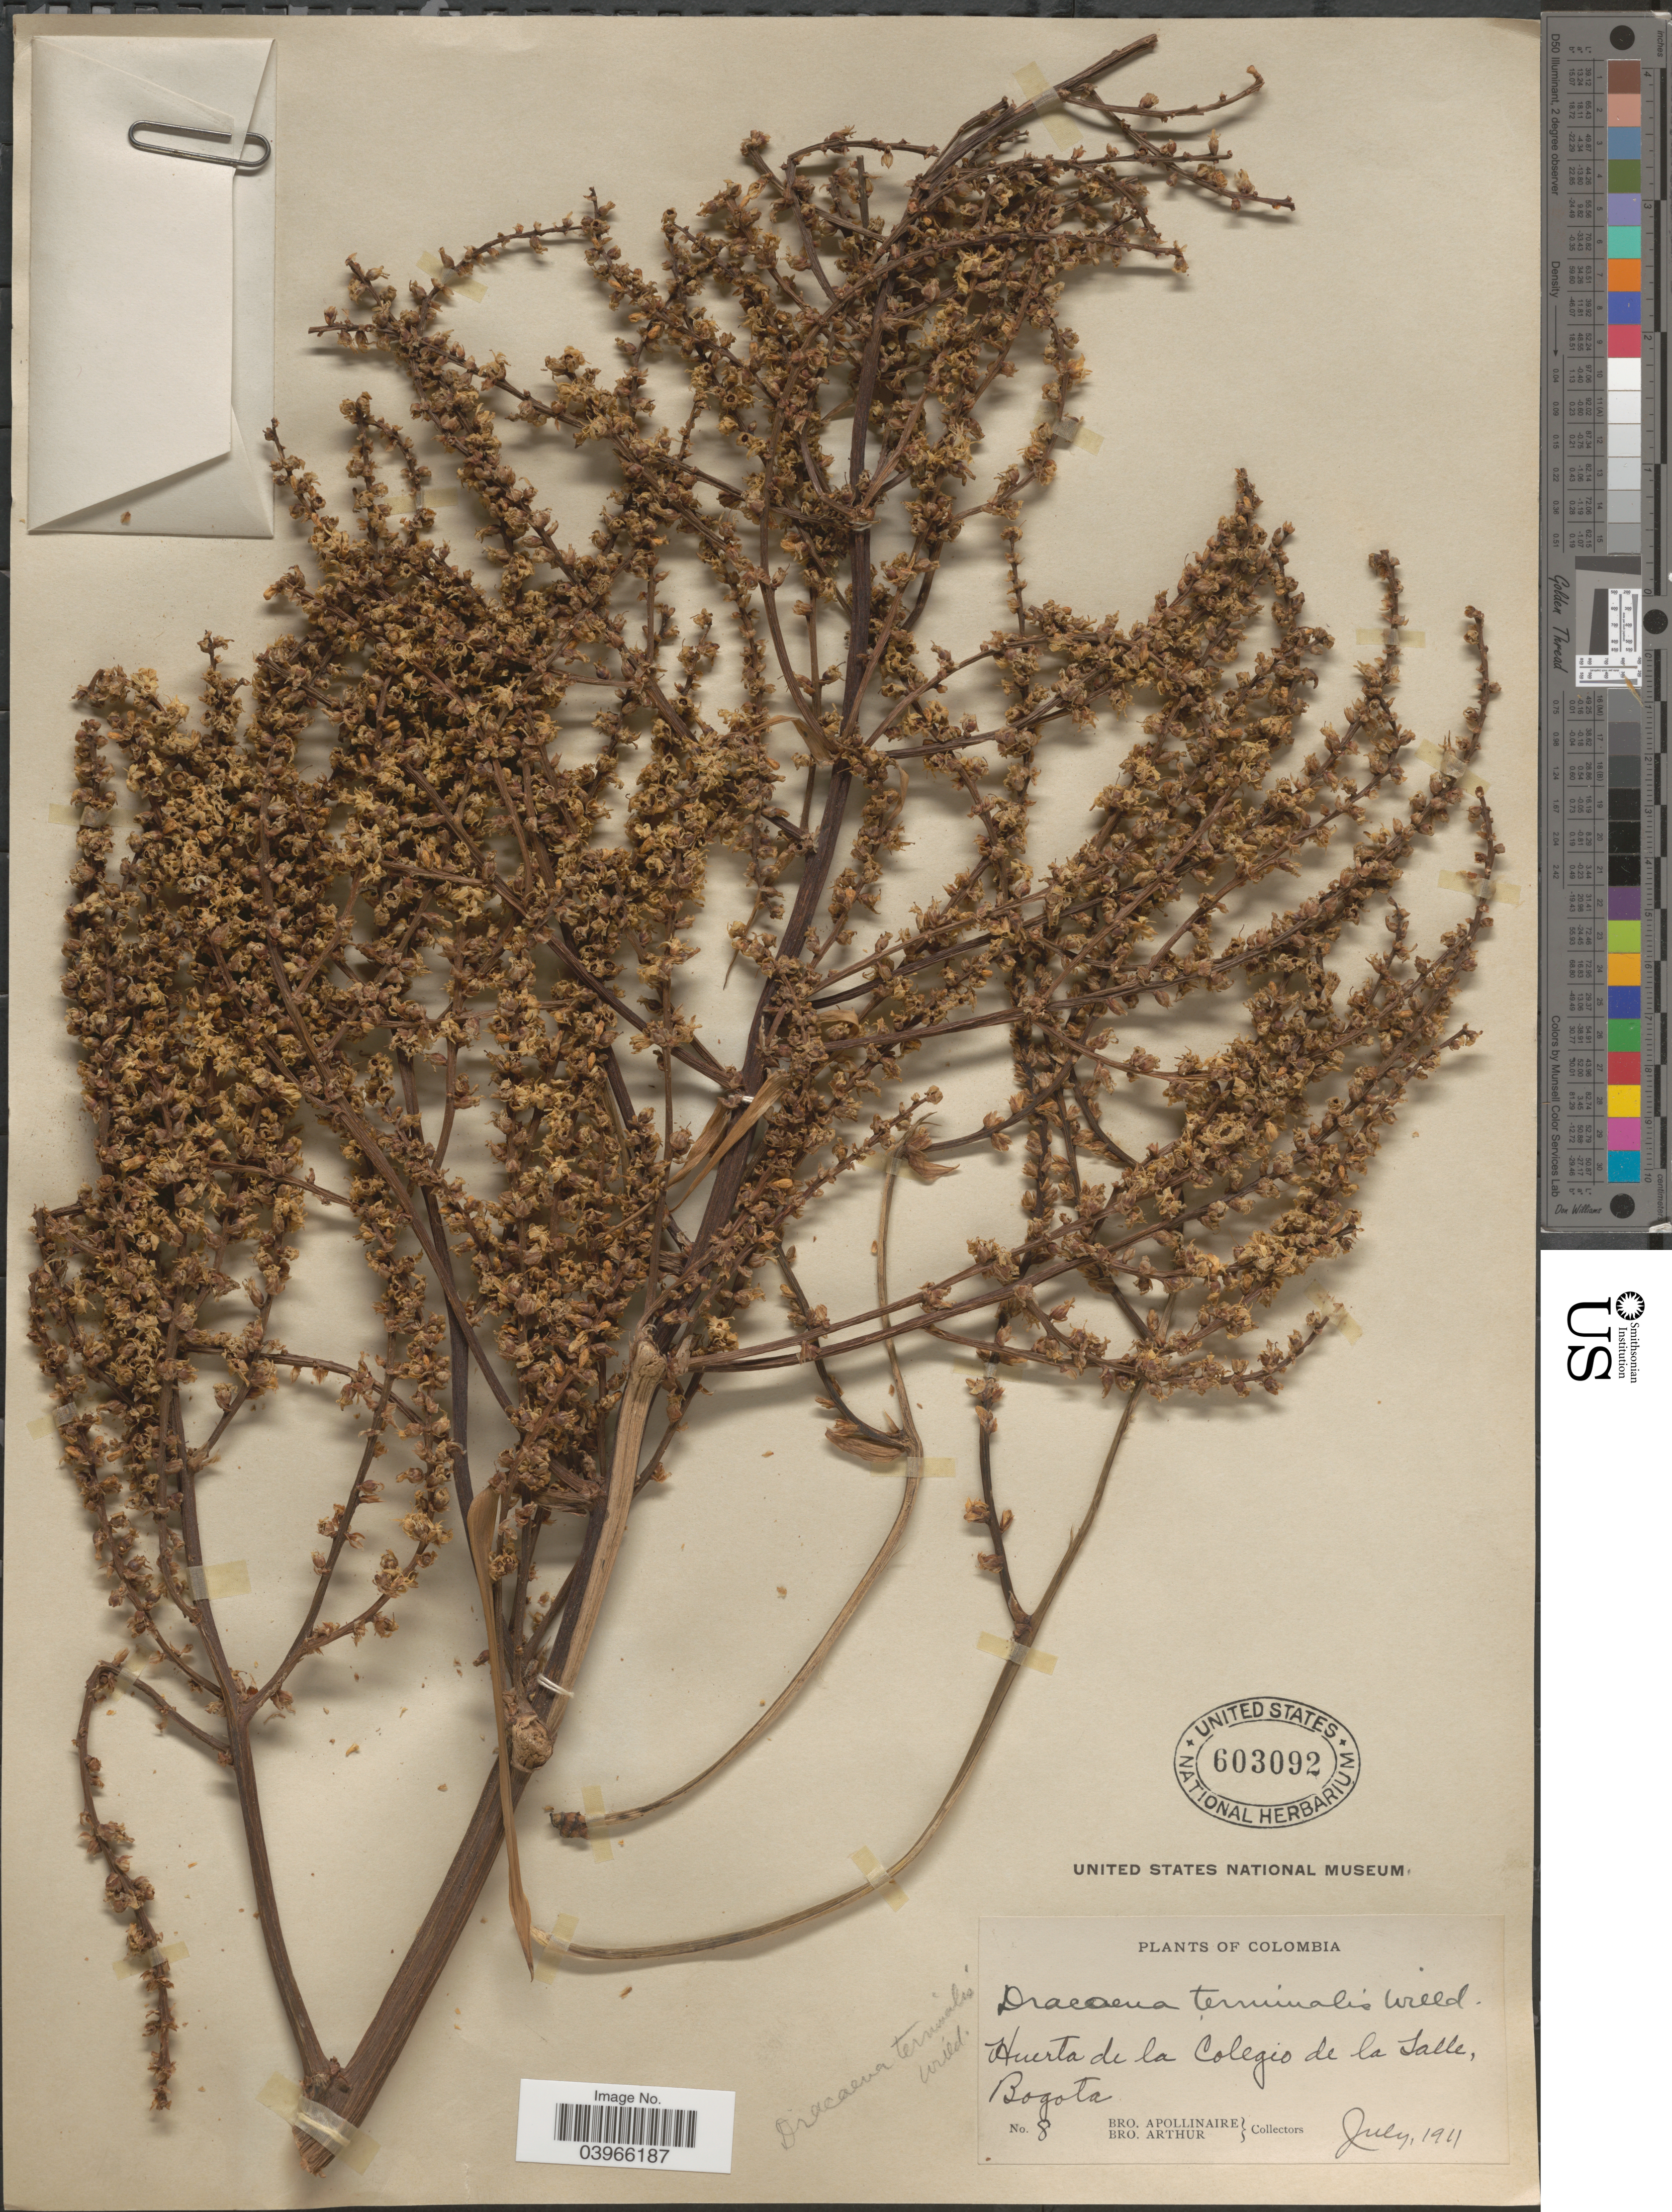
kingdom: Plantae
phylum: Tracheophyta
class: Liliopsida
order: Asparagales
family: Asparagaceae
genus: Dracaena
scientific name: Dracaena terminalis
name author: L.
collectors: Bro. Apollinaire & Bro. Arthur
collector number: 8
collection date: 1911-07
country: Colombia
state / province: Bogota D.C.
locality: Huerta de la Colegio de la Salle, Bogota.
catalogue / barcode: US 603092